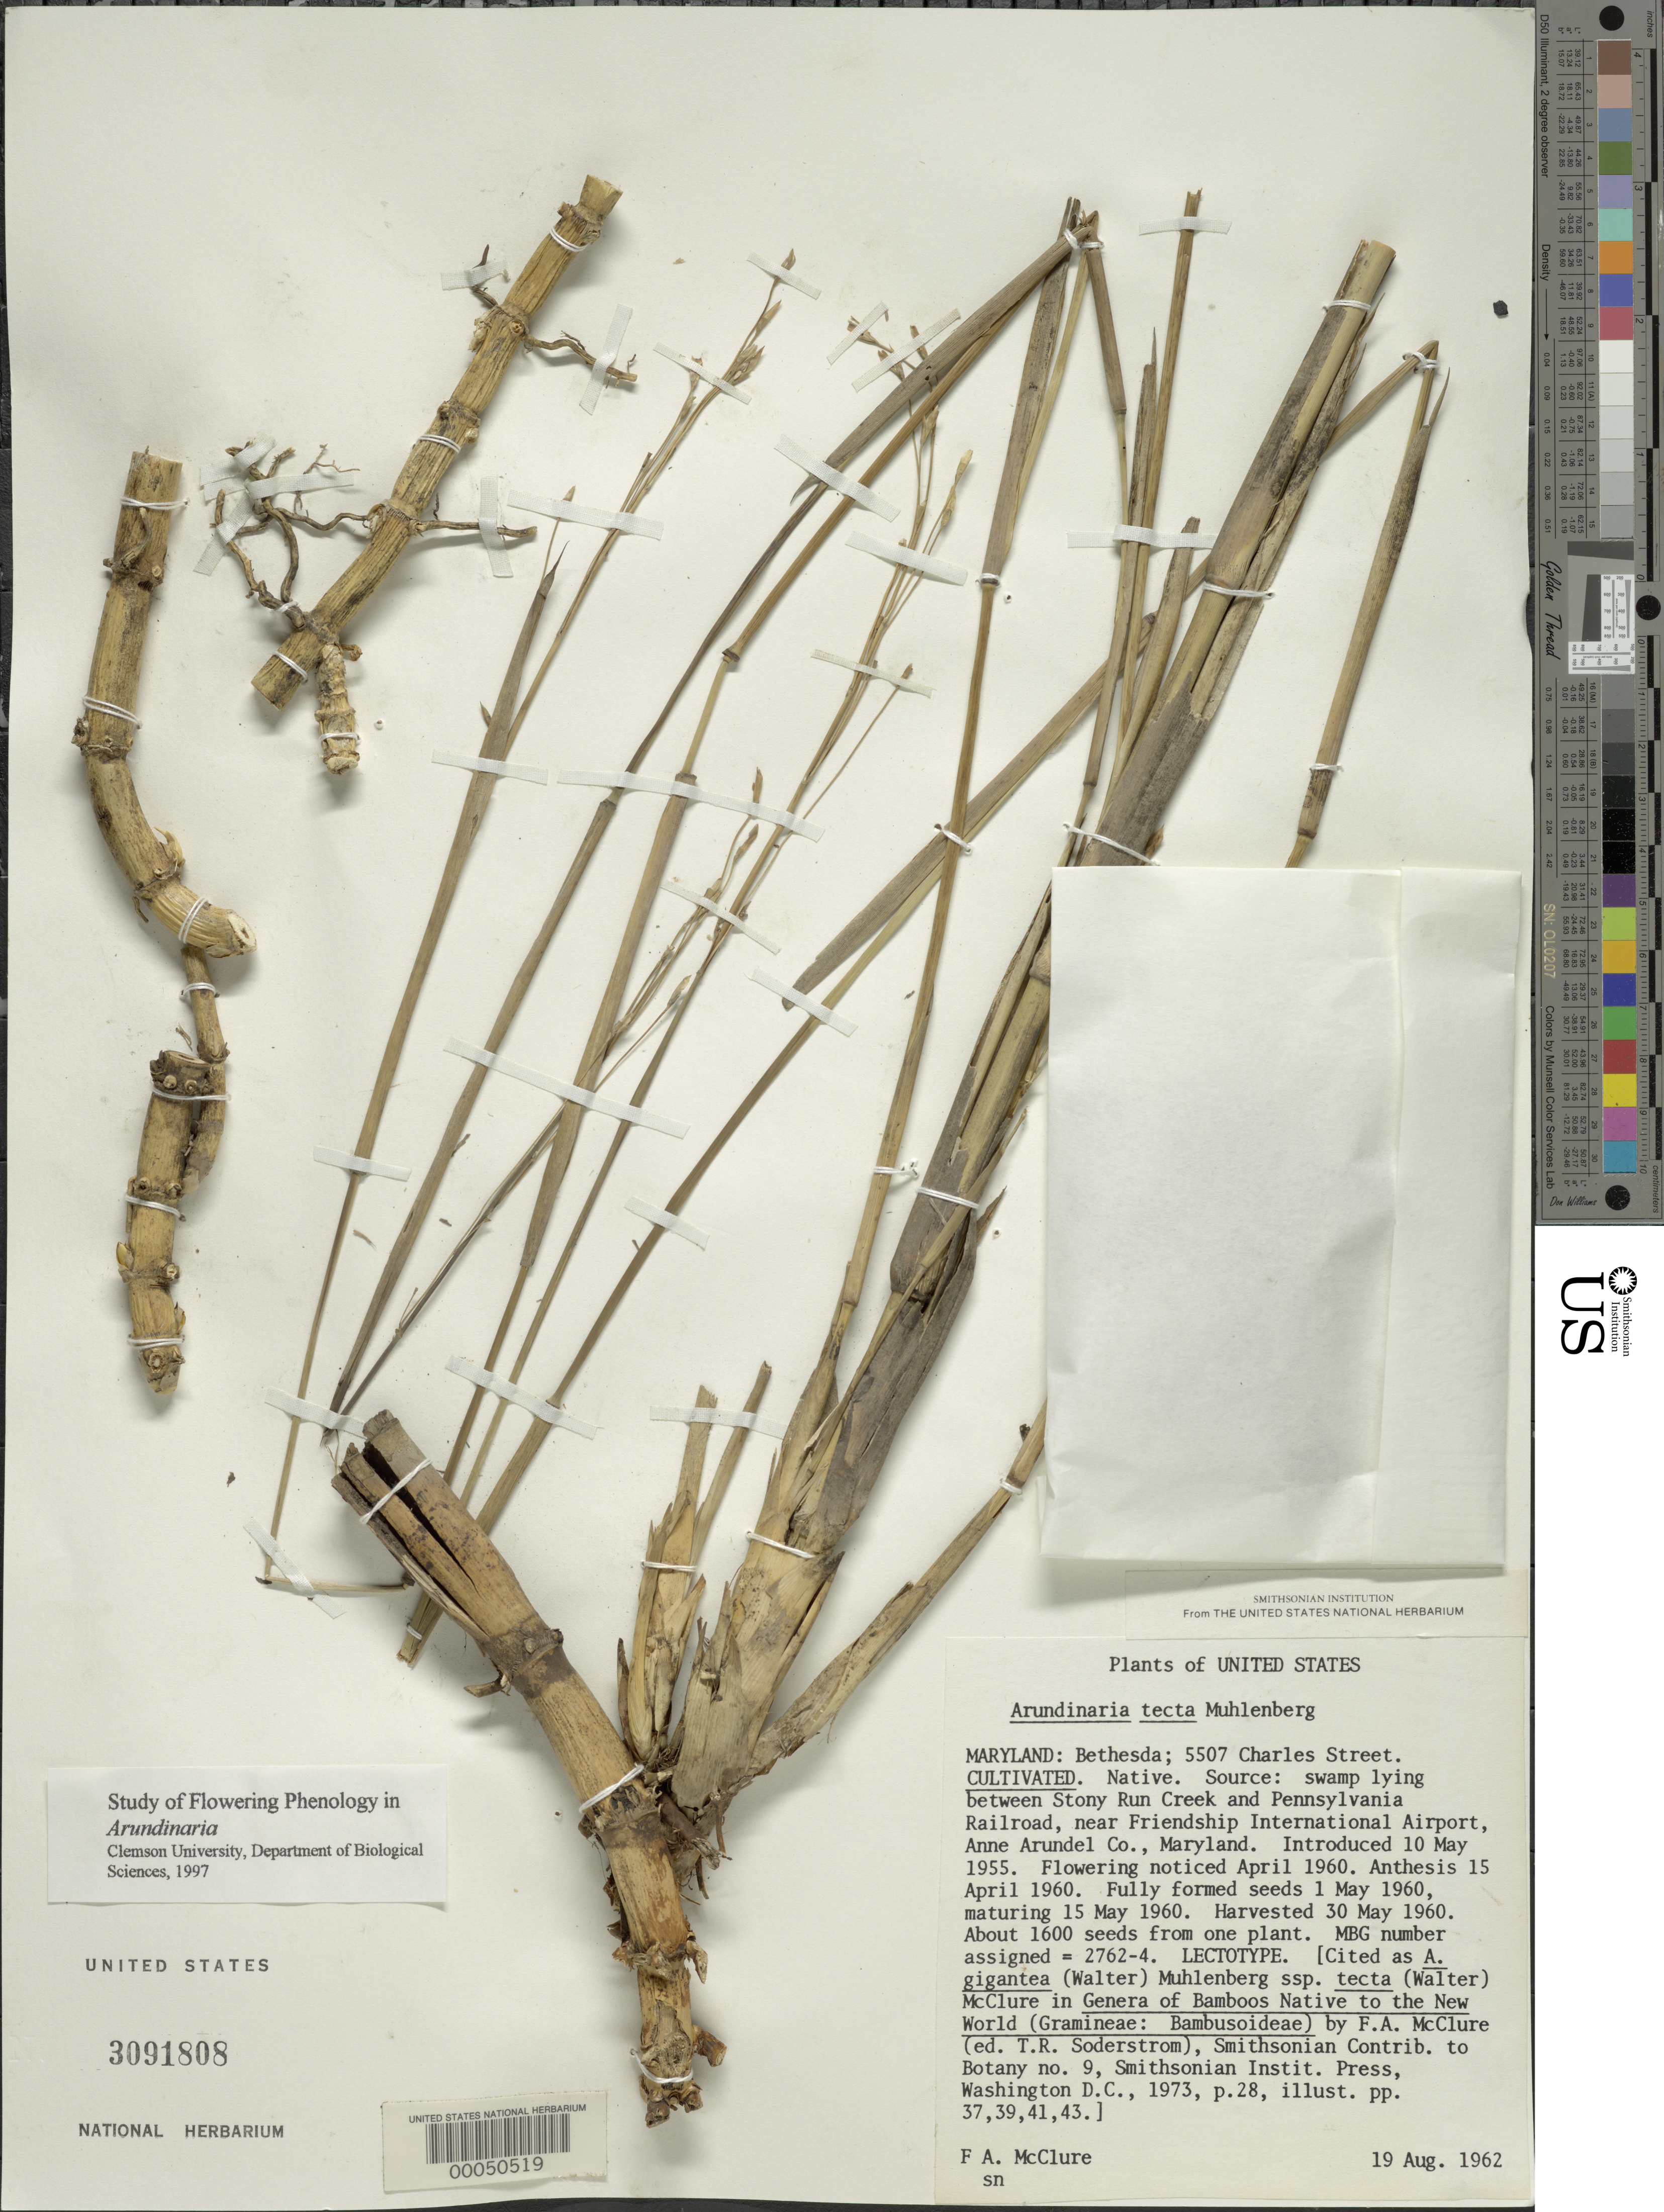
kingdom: Plantae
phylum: Tracheophyta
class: Liliopsida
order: Poales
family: Poaceae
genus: Arundinaria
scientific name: Arundinaria tecta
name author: (Walter) Muhl.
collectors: F. A. McClure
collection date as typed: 19 Aug 1962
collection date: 1962-08-19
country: United States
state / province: Maryland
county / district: Montgomery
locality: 5507 Charles Street, Bethesda (McClure's garden)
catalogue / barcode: US 3091808